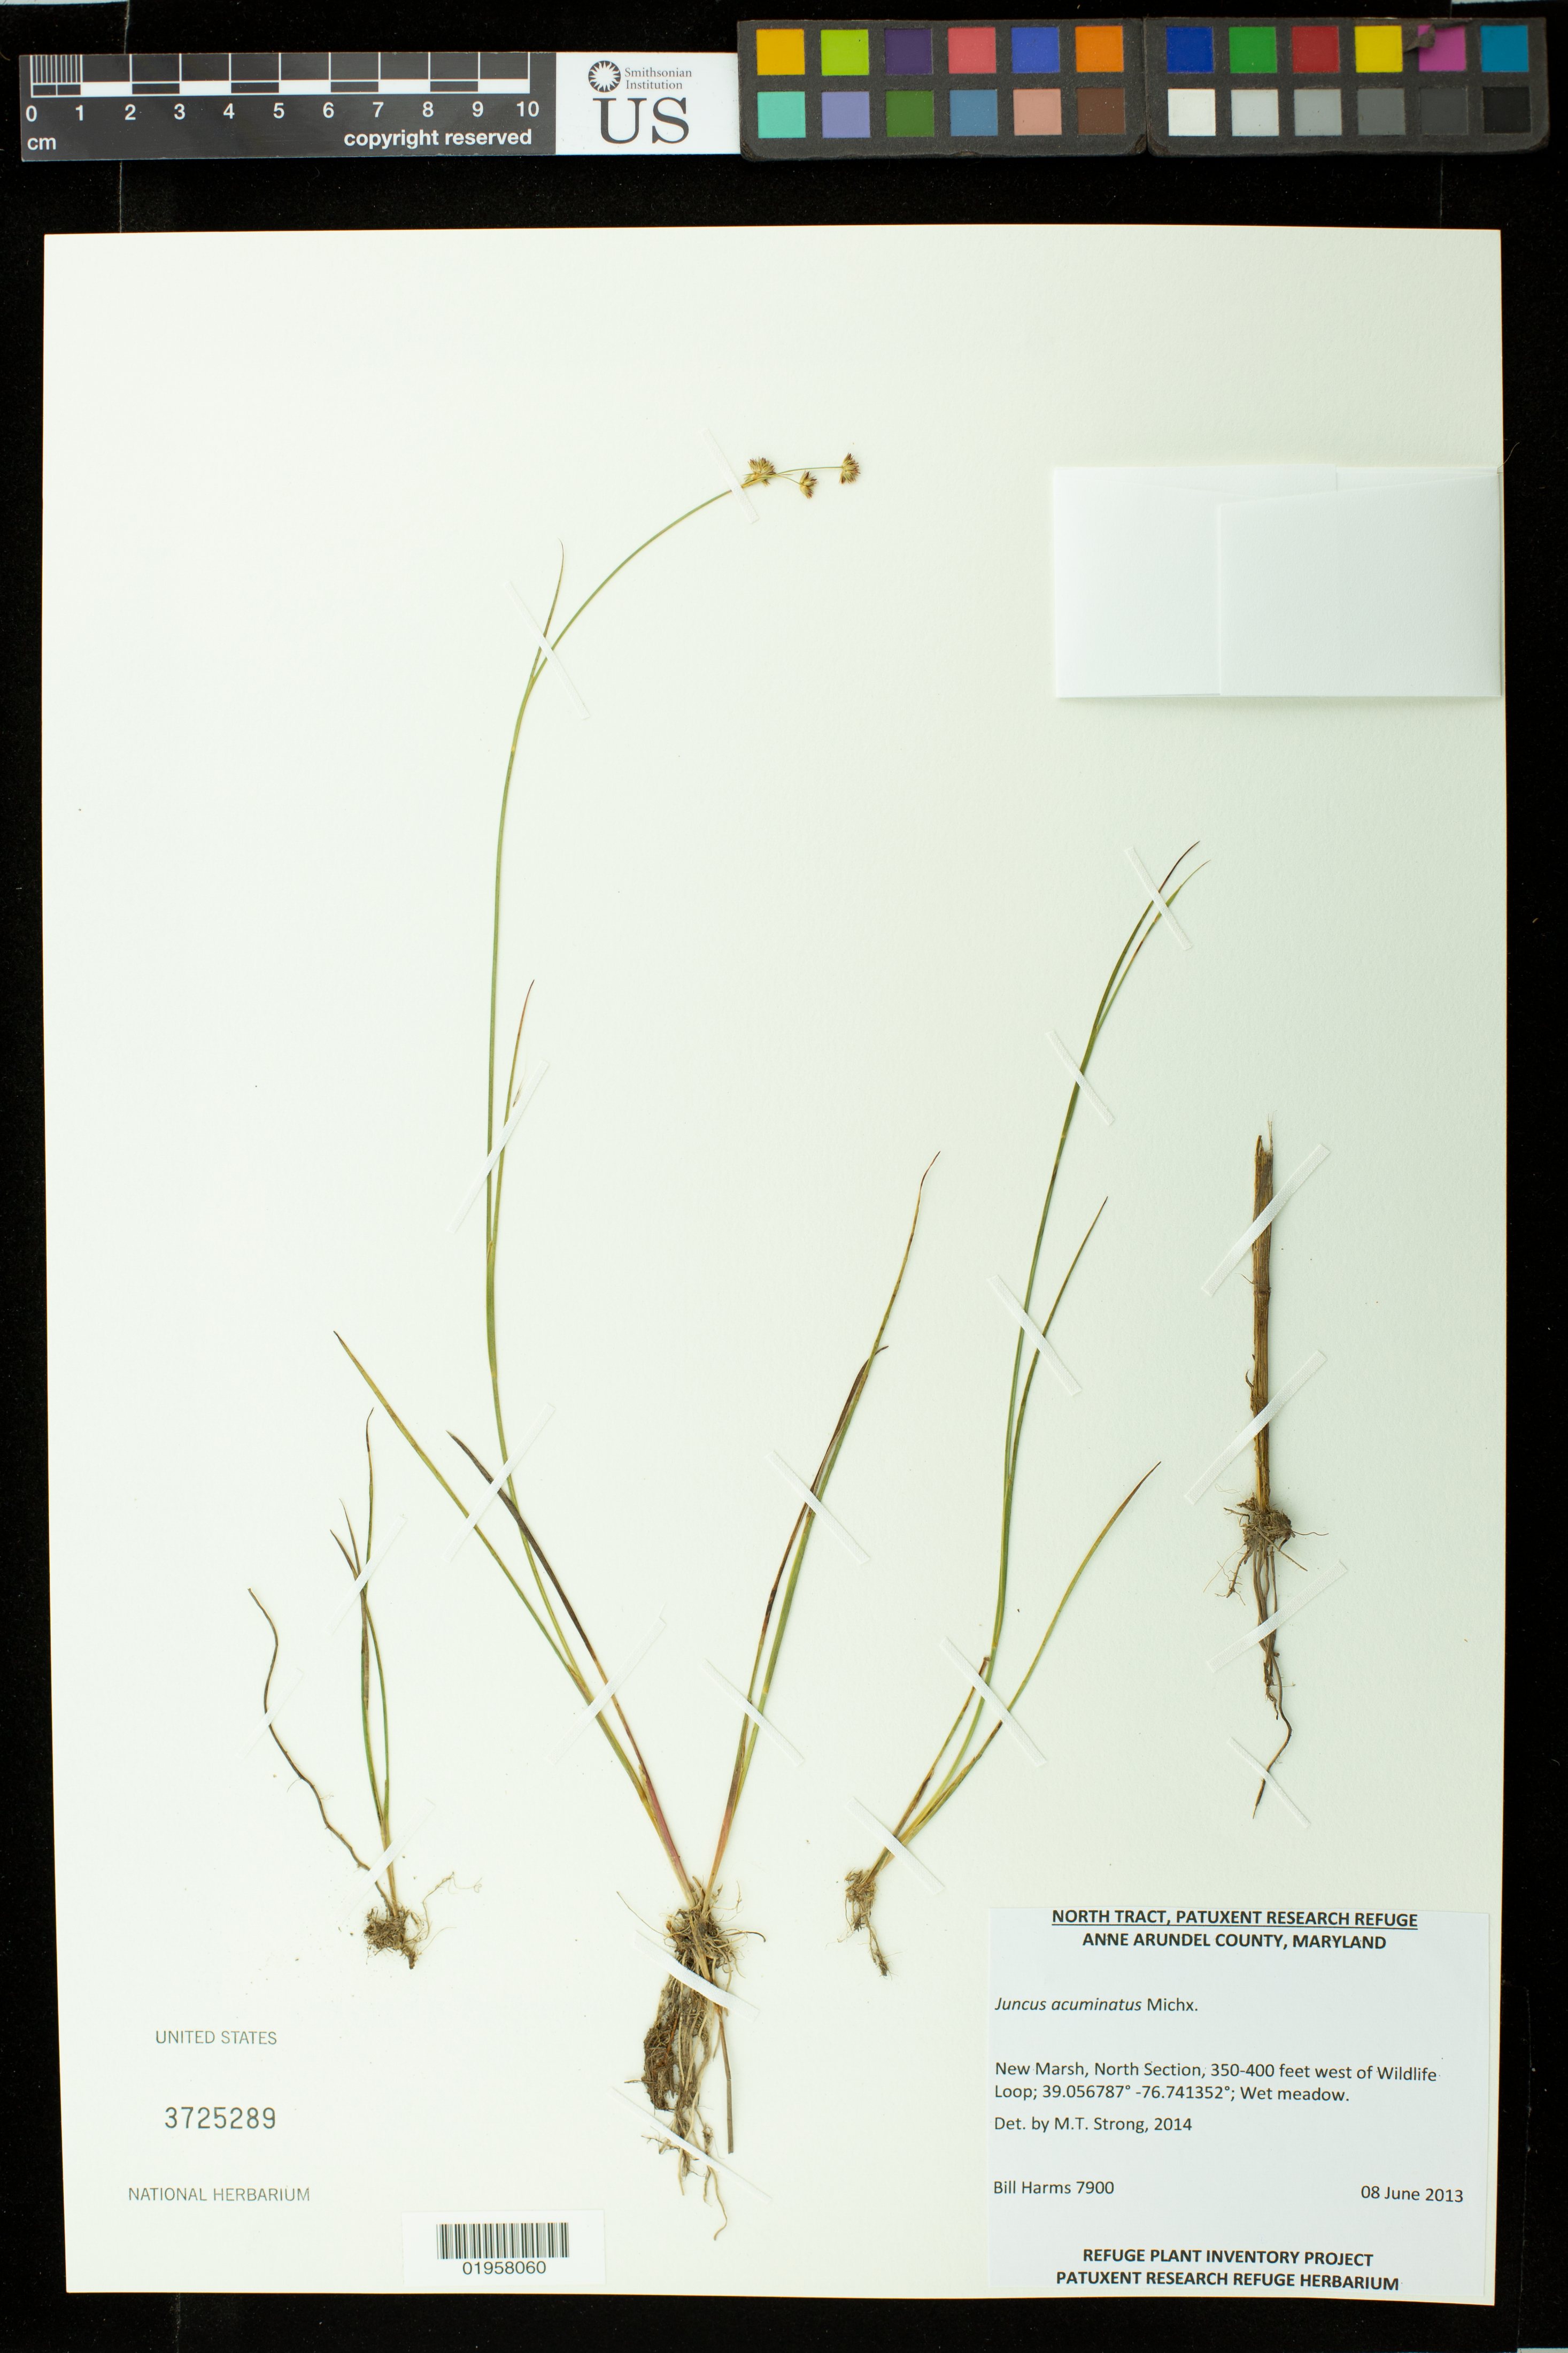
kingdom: Plantae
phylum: Tracheophyta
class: Liliopsida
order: Poales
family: Juncaceae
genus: Juncus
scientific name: Juncus acuminatus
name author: Michx.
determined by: Strong, M. T., (US), Smithsonian Institution - National Museum of Natural History (UNITED STATES)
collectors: B. Harms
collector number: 7900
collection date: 2013-06-08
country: United States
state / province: Maryland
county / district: Anne Arundel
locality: Patuxent Research Refuge, North Tract. New Marsh, North Section, 350-400 feet W of Wildlife Loop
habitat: Wet meadow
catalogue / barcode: US 3725289